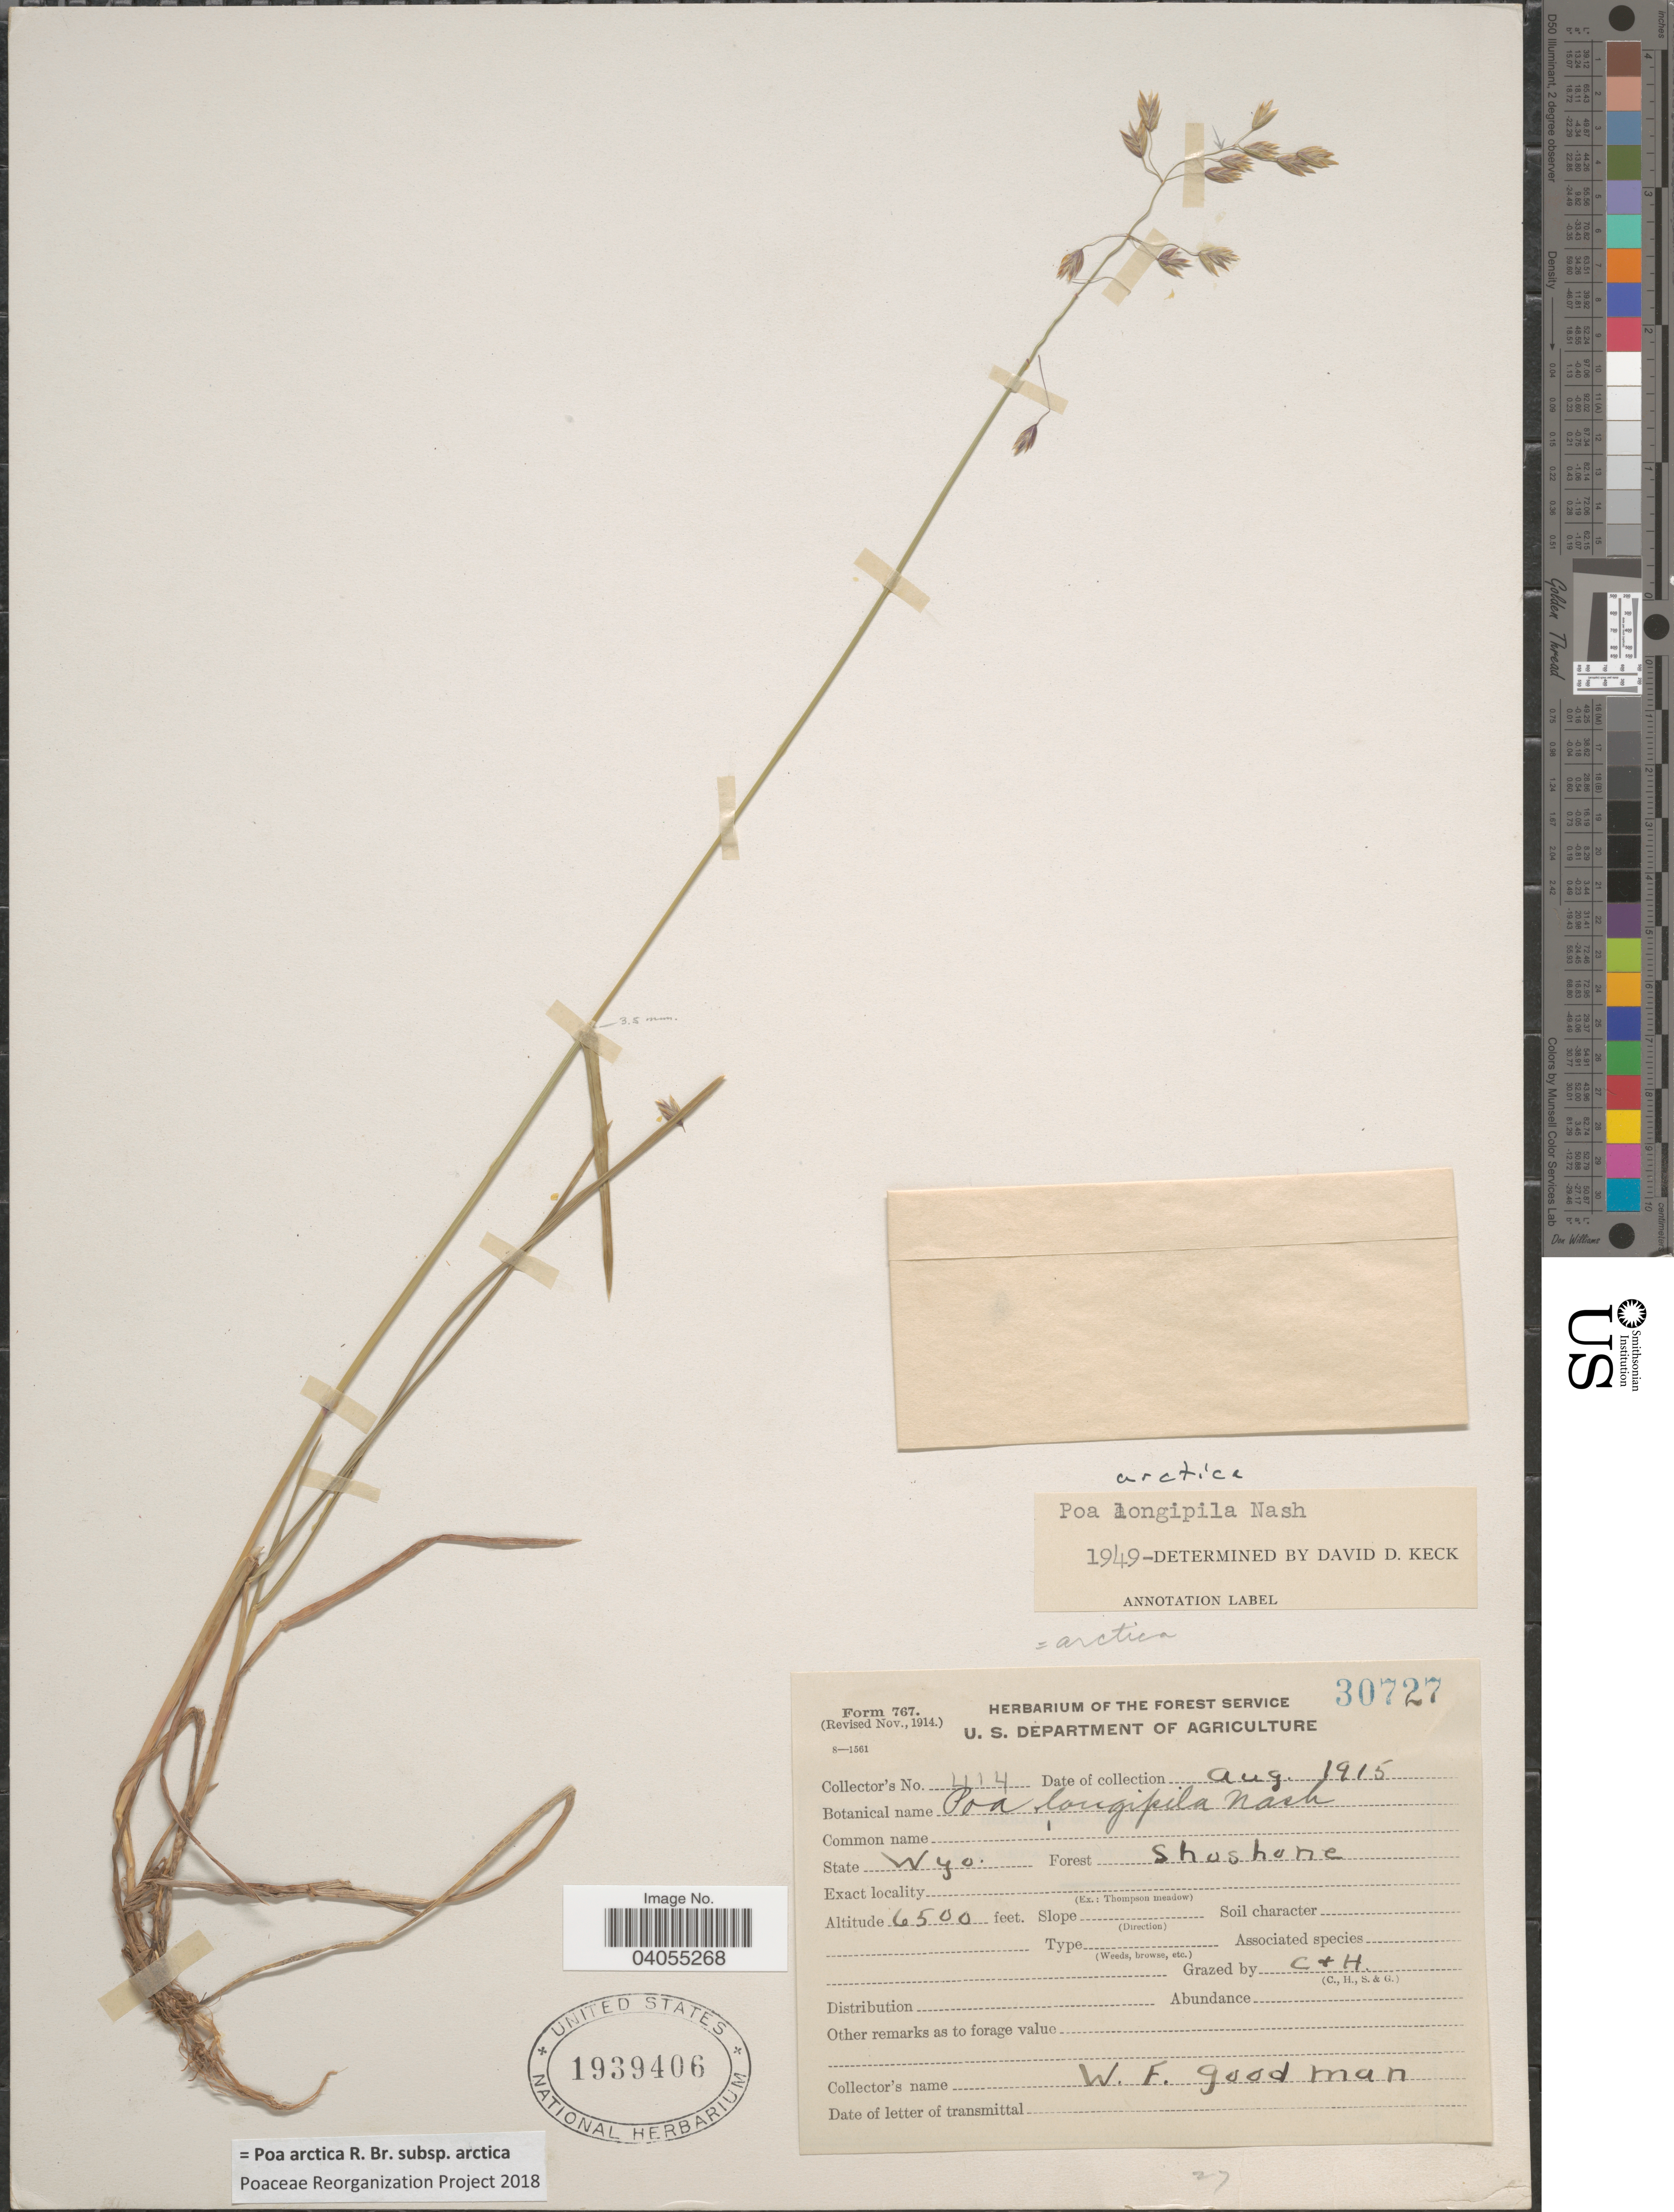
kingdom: Plantae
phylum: Tracheophyta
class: Liliopsida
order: Poales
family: Poaceae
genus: Poa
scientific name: Poa arctica subsp. arctica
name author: R. Br.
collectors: W. Goodman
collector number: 414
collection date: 1915-08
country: United States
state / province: Wyoming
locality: Forest Shoshone.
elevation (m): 1981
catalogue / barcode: US 1939406